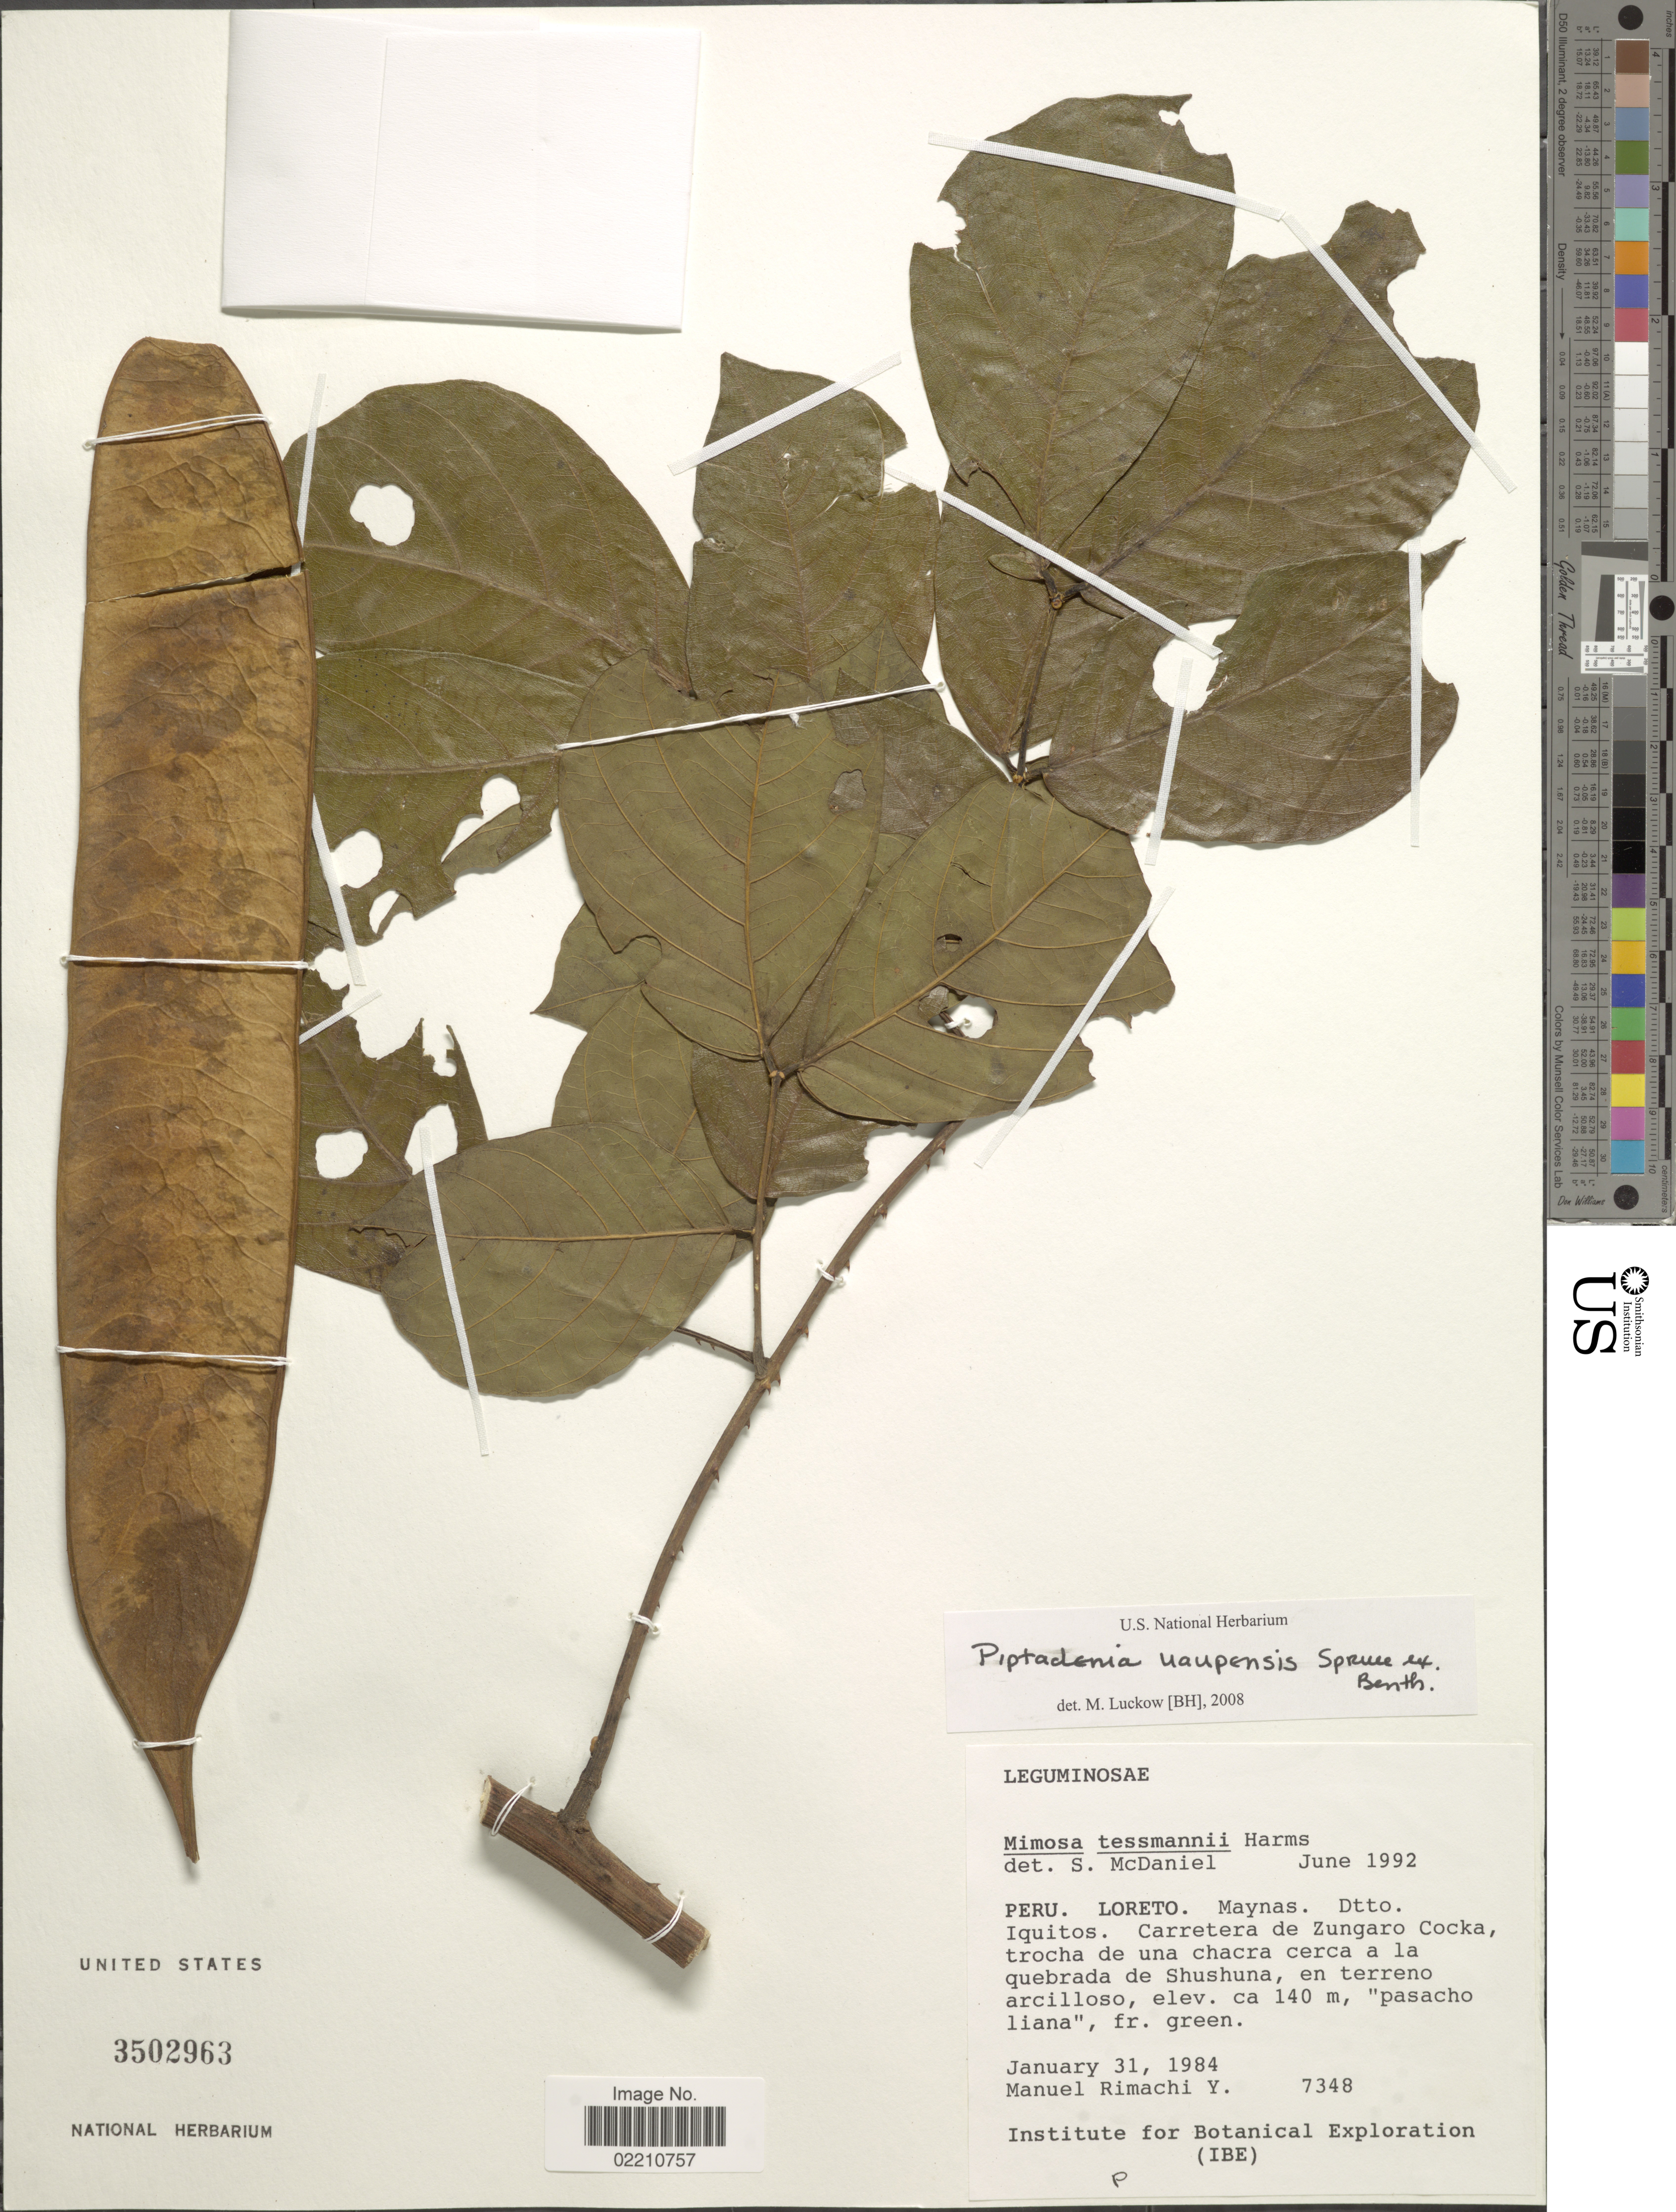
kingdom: Plantae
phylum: Tracheophyta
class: Magnoliopsida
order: Fabales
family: Fabaceae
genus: Piptadenia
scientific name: Piptadenia uaupensis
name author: Benth.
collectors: M. Rimachi Y.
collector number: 7348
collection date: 1984-01-31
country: Peru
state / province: Loreto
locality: Maynas, Dtto. Iquitos, Carrtera de Zugaro Cocka, trocha de una chacra cerca a ala quebrada de Shushuna, en terreno arcilloso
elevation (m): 140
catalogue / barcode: US 3502963